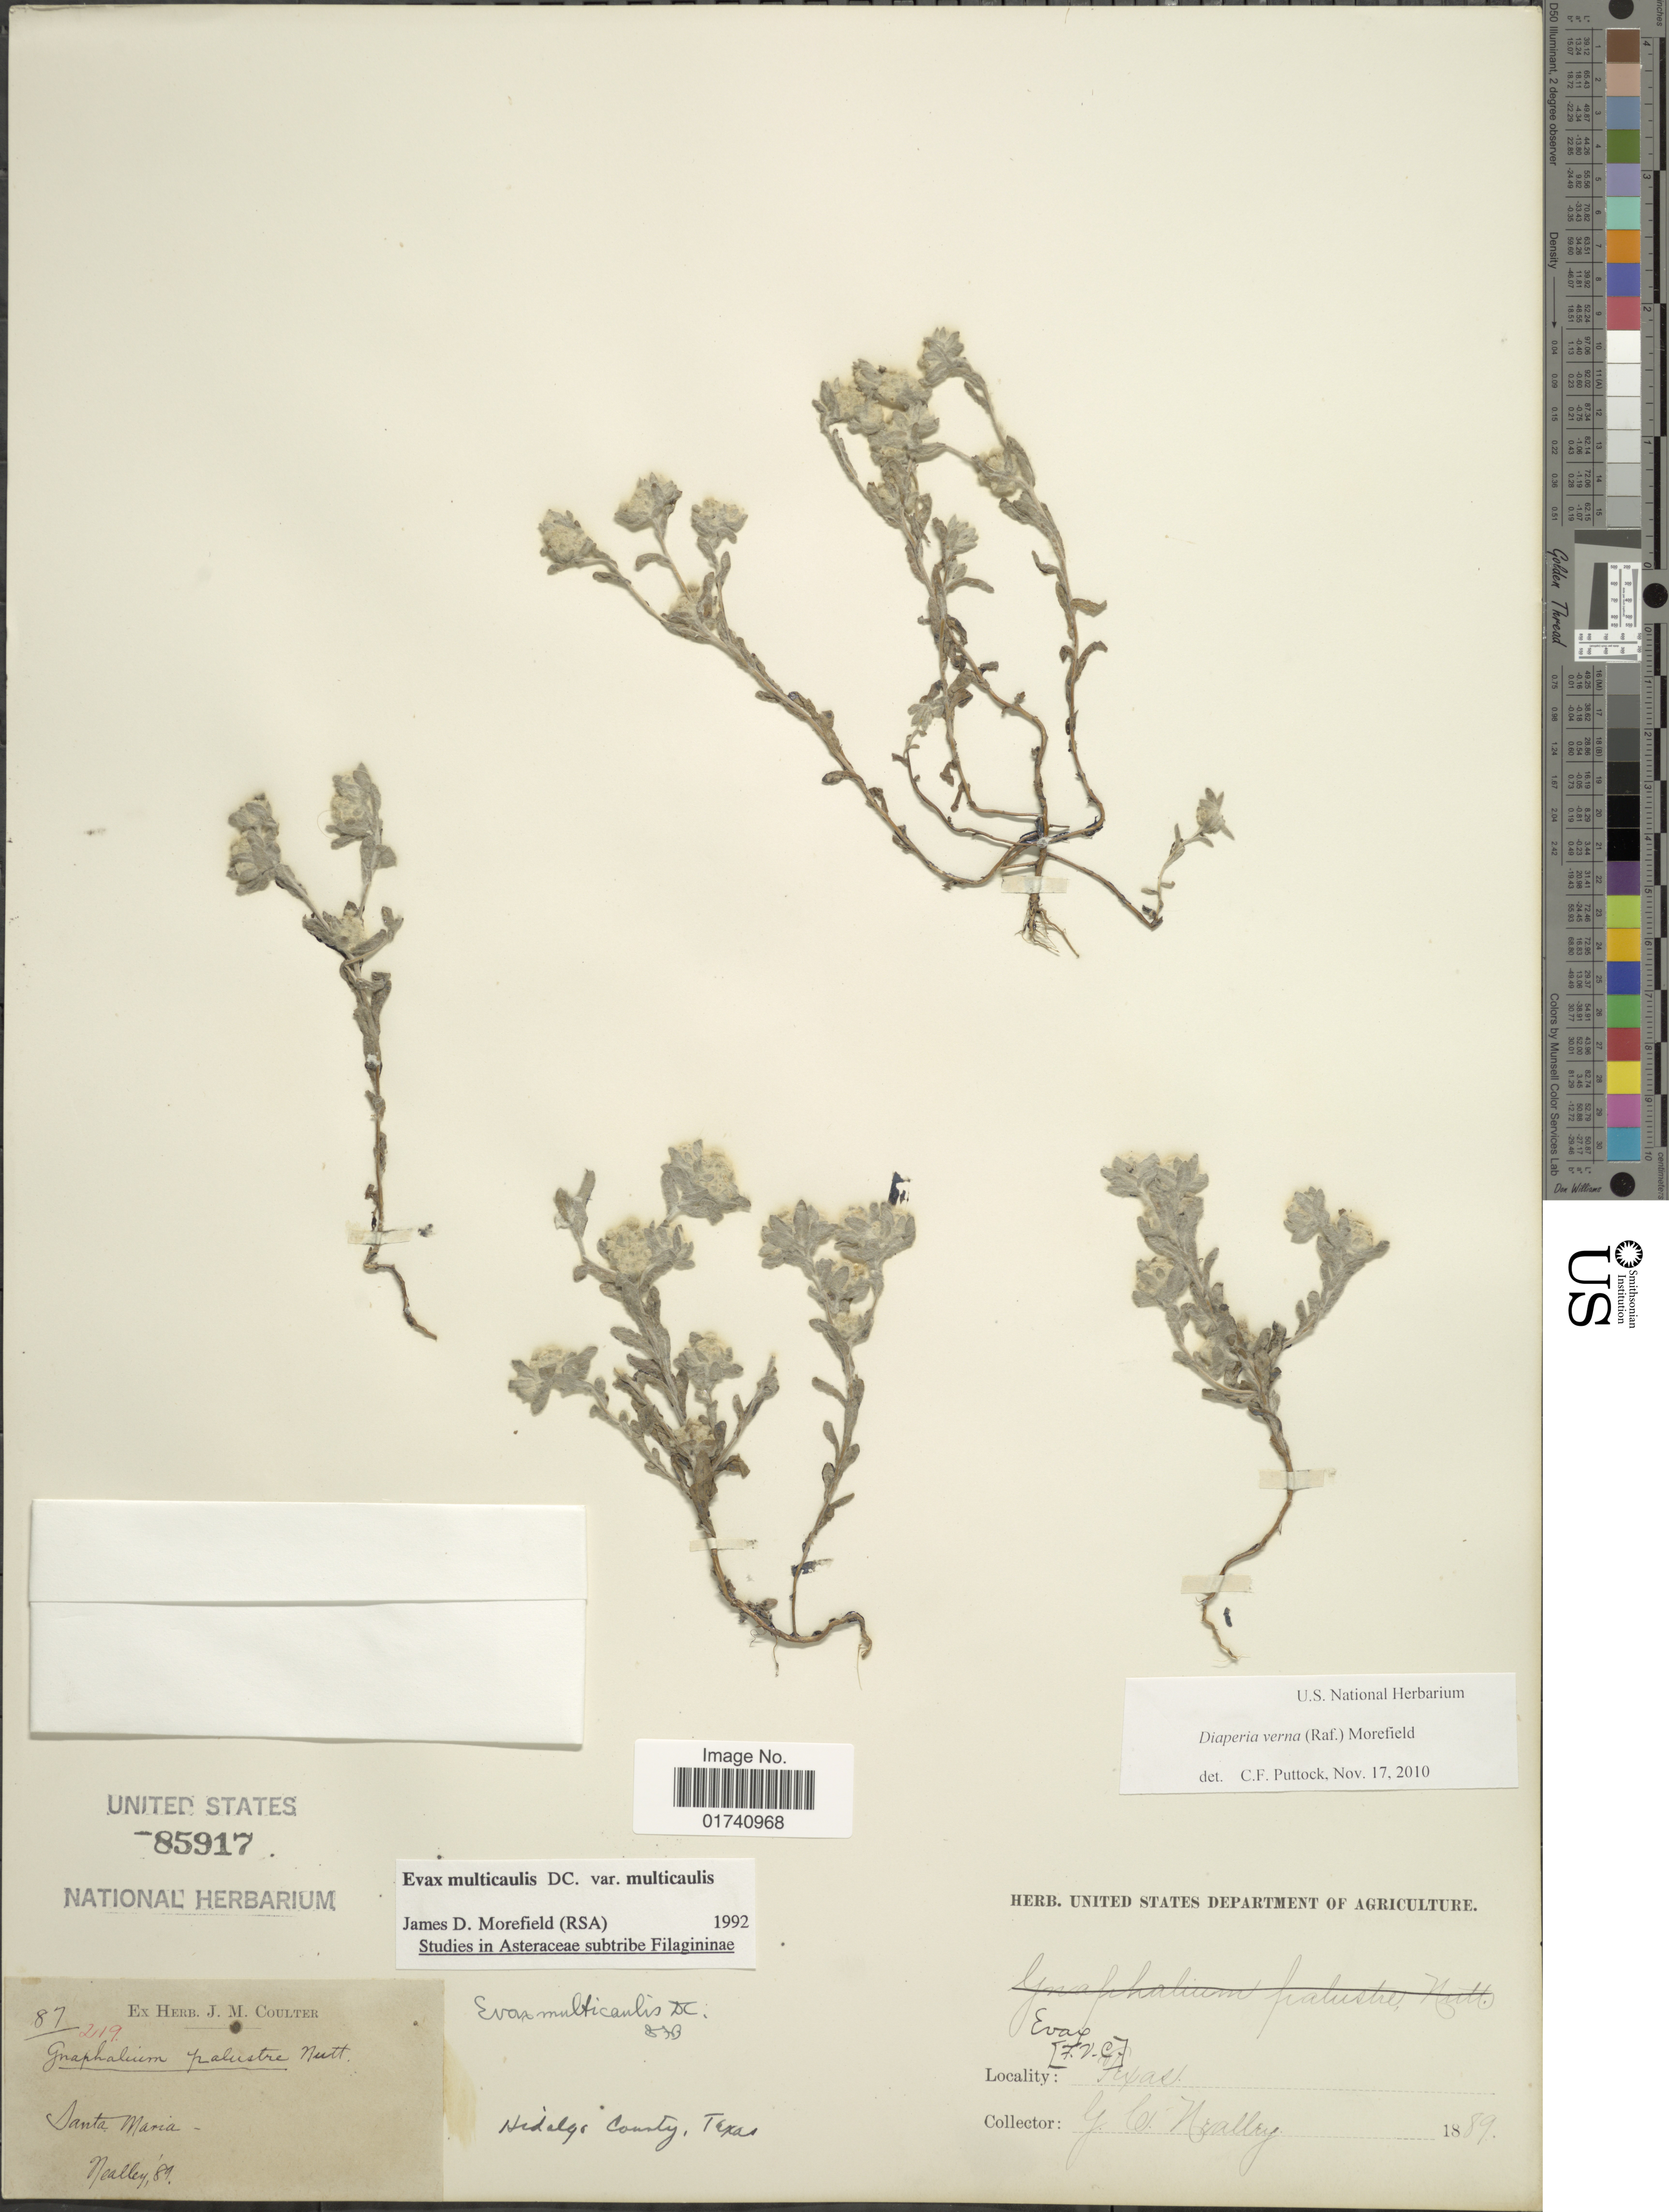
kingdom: Plantae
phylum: Tracheophyta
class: Magnoliopsida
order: Asterales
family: Asteraceae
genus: Diaperia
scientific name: Diaperia verna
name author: (Raf.) Morefield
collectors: G. Neally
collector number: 87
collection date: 1889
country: United States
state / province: Texas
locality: Santa Maria.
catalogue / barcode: US 85917